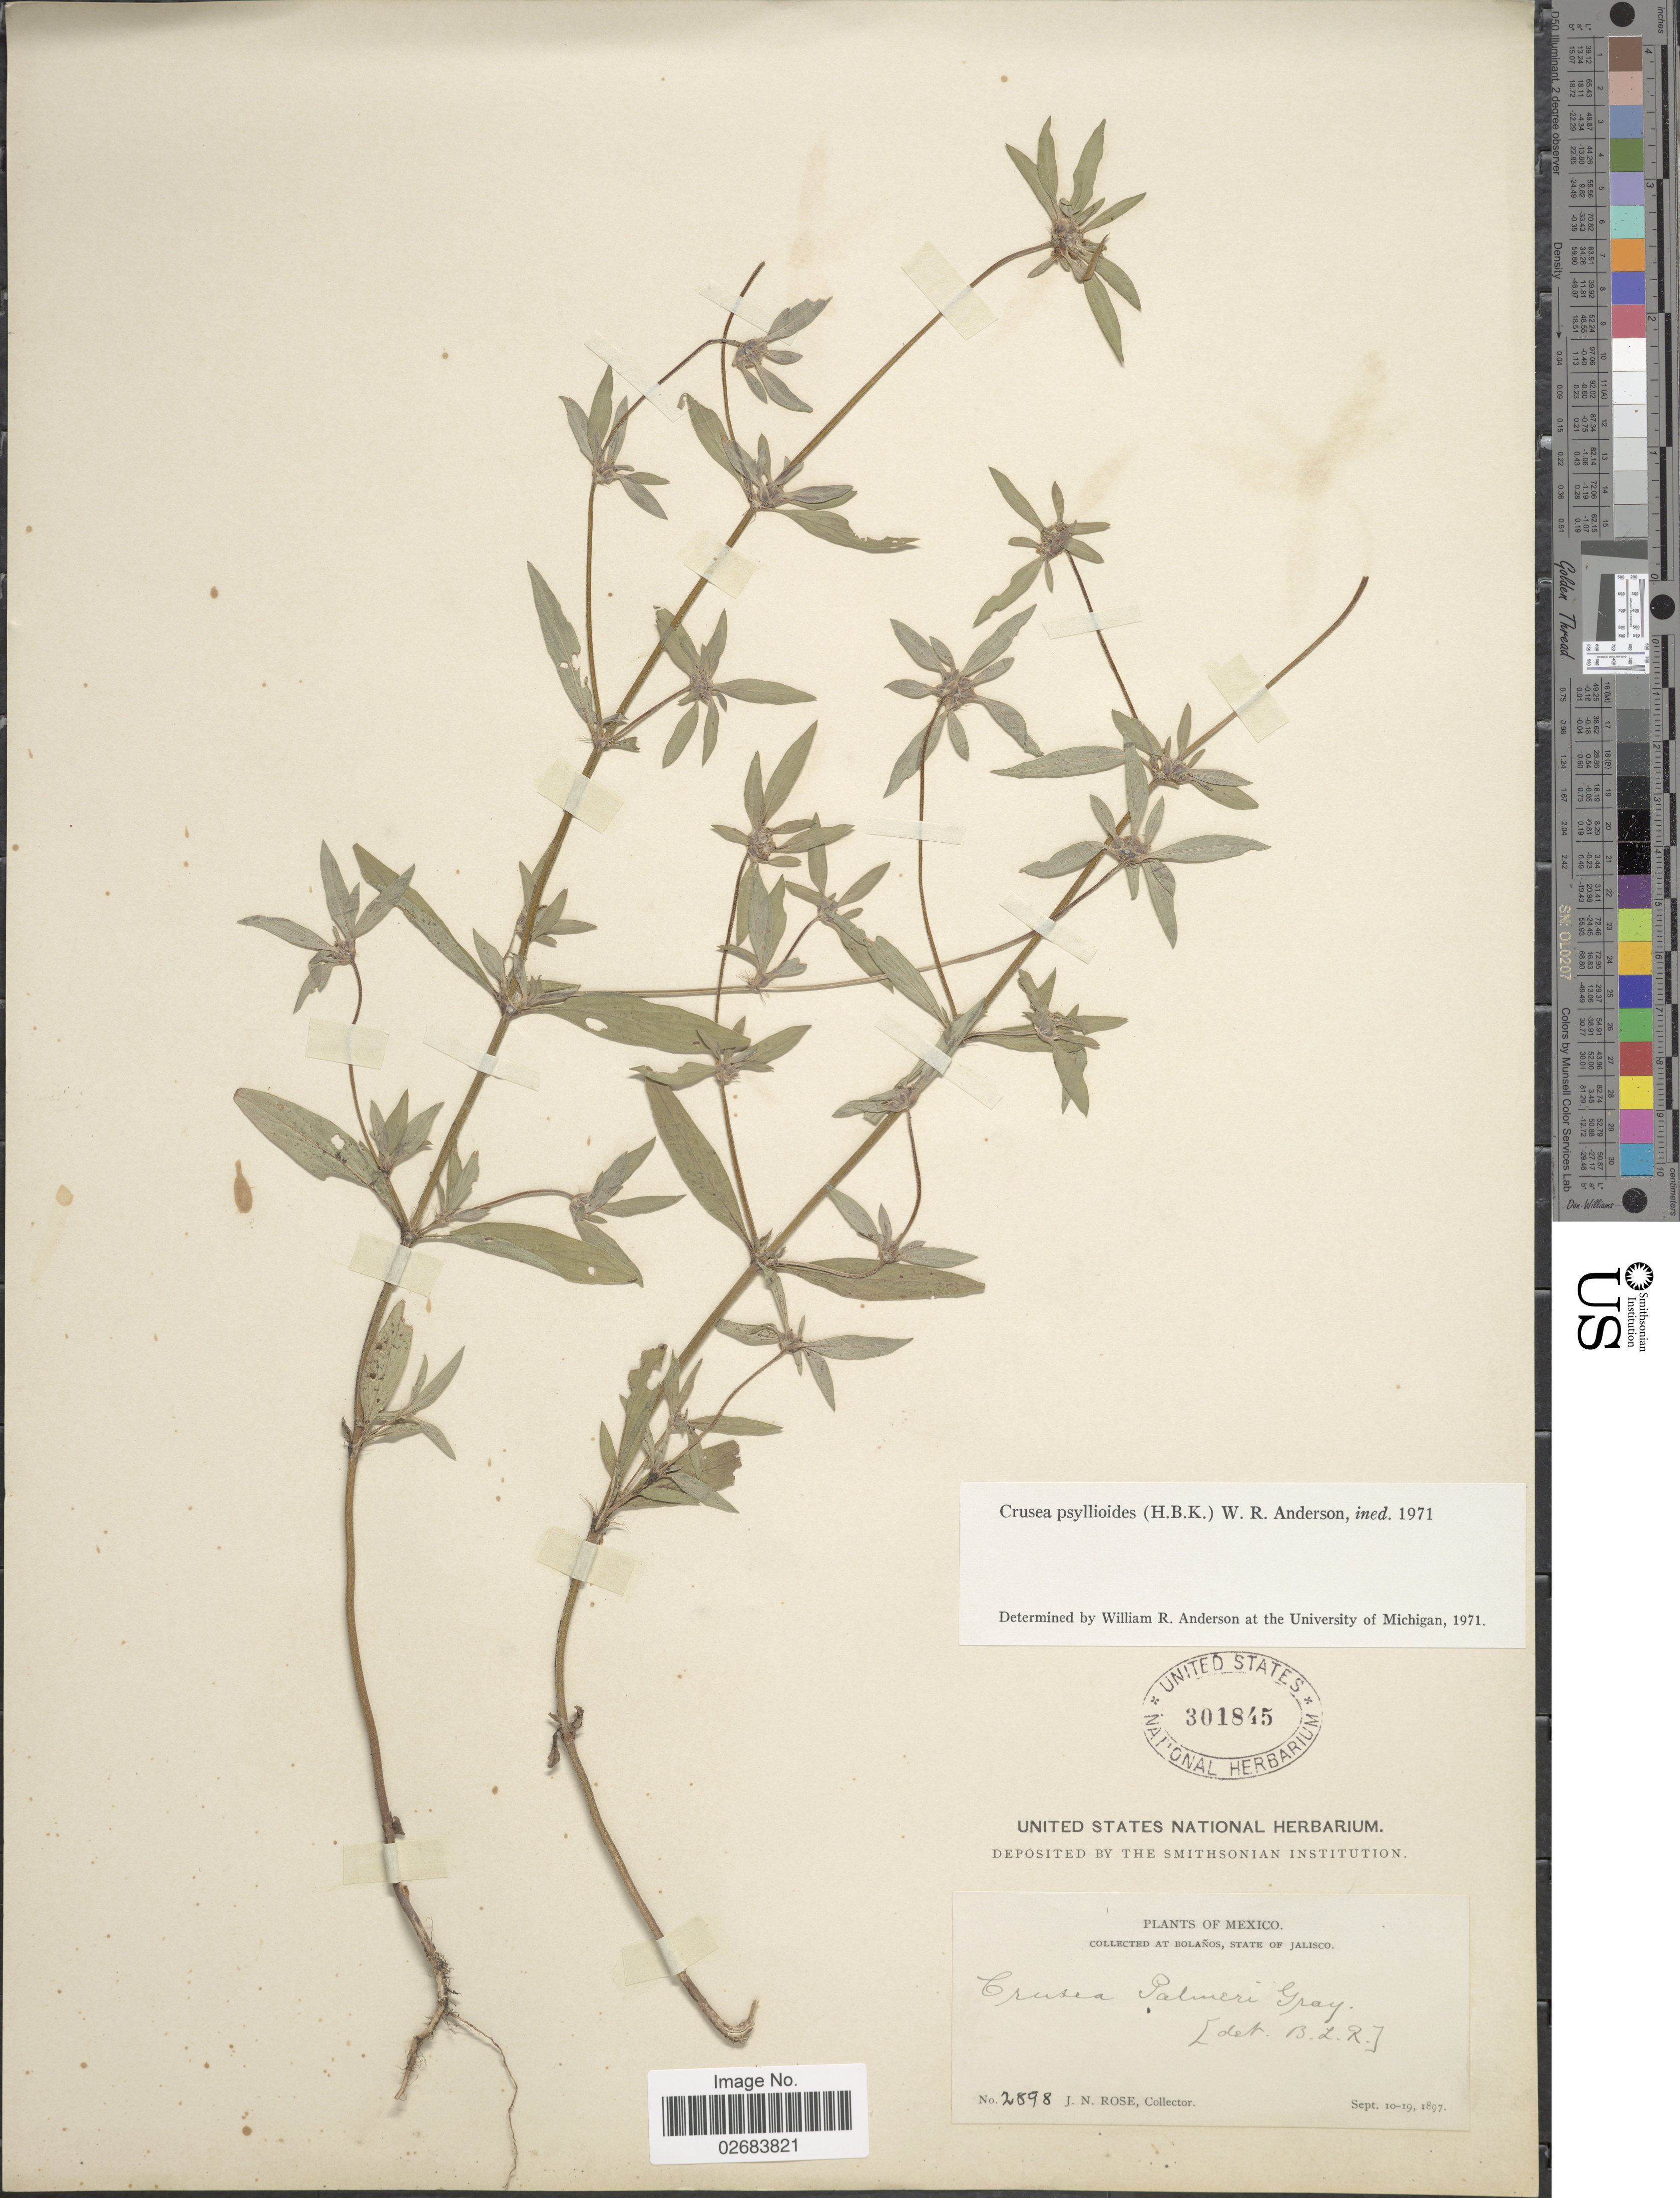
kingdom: Plantae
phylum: Tracheophyta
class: Magnoliopsida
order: Gentianales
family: Rubiaceae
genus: Crusea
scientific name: Crusea psyllioides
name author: (Kunth) W.R. Anderson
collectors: J. N. Rose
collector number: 2898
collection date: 1897-09-10/1897-09-19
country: Mexico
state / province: Jalisco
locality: At Bolanos.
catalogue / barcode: US 301845